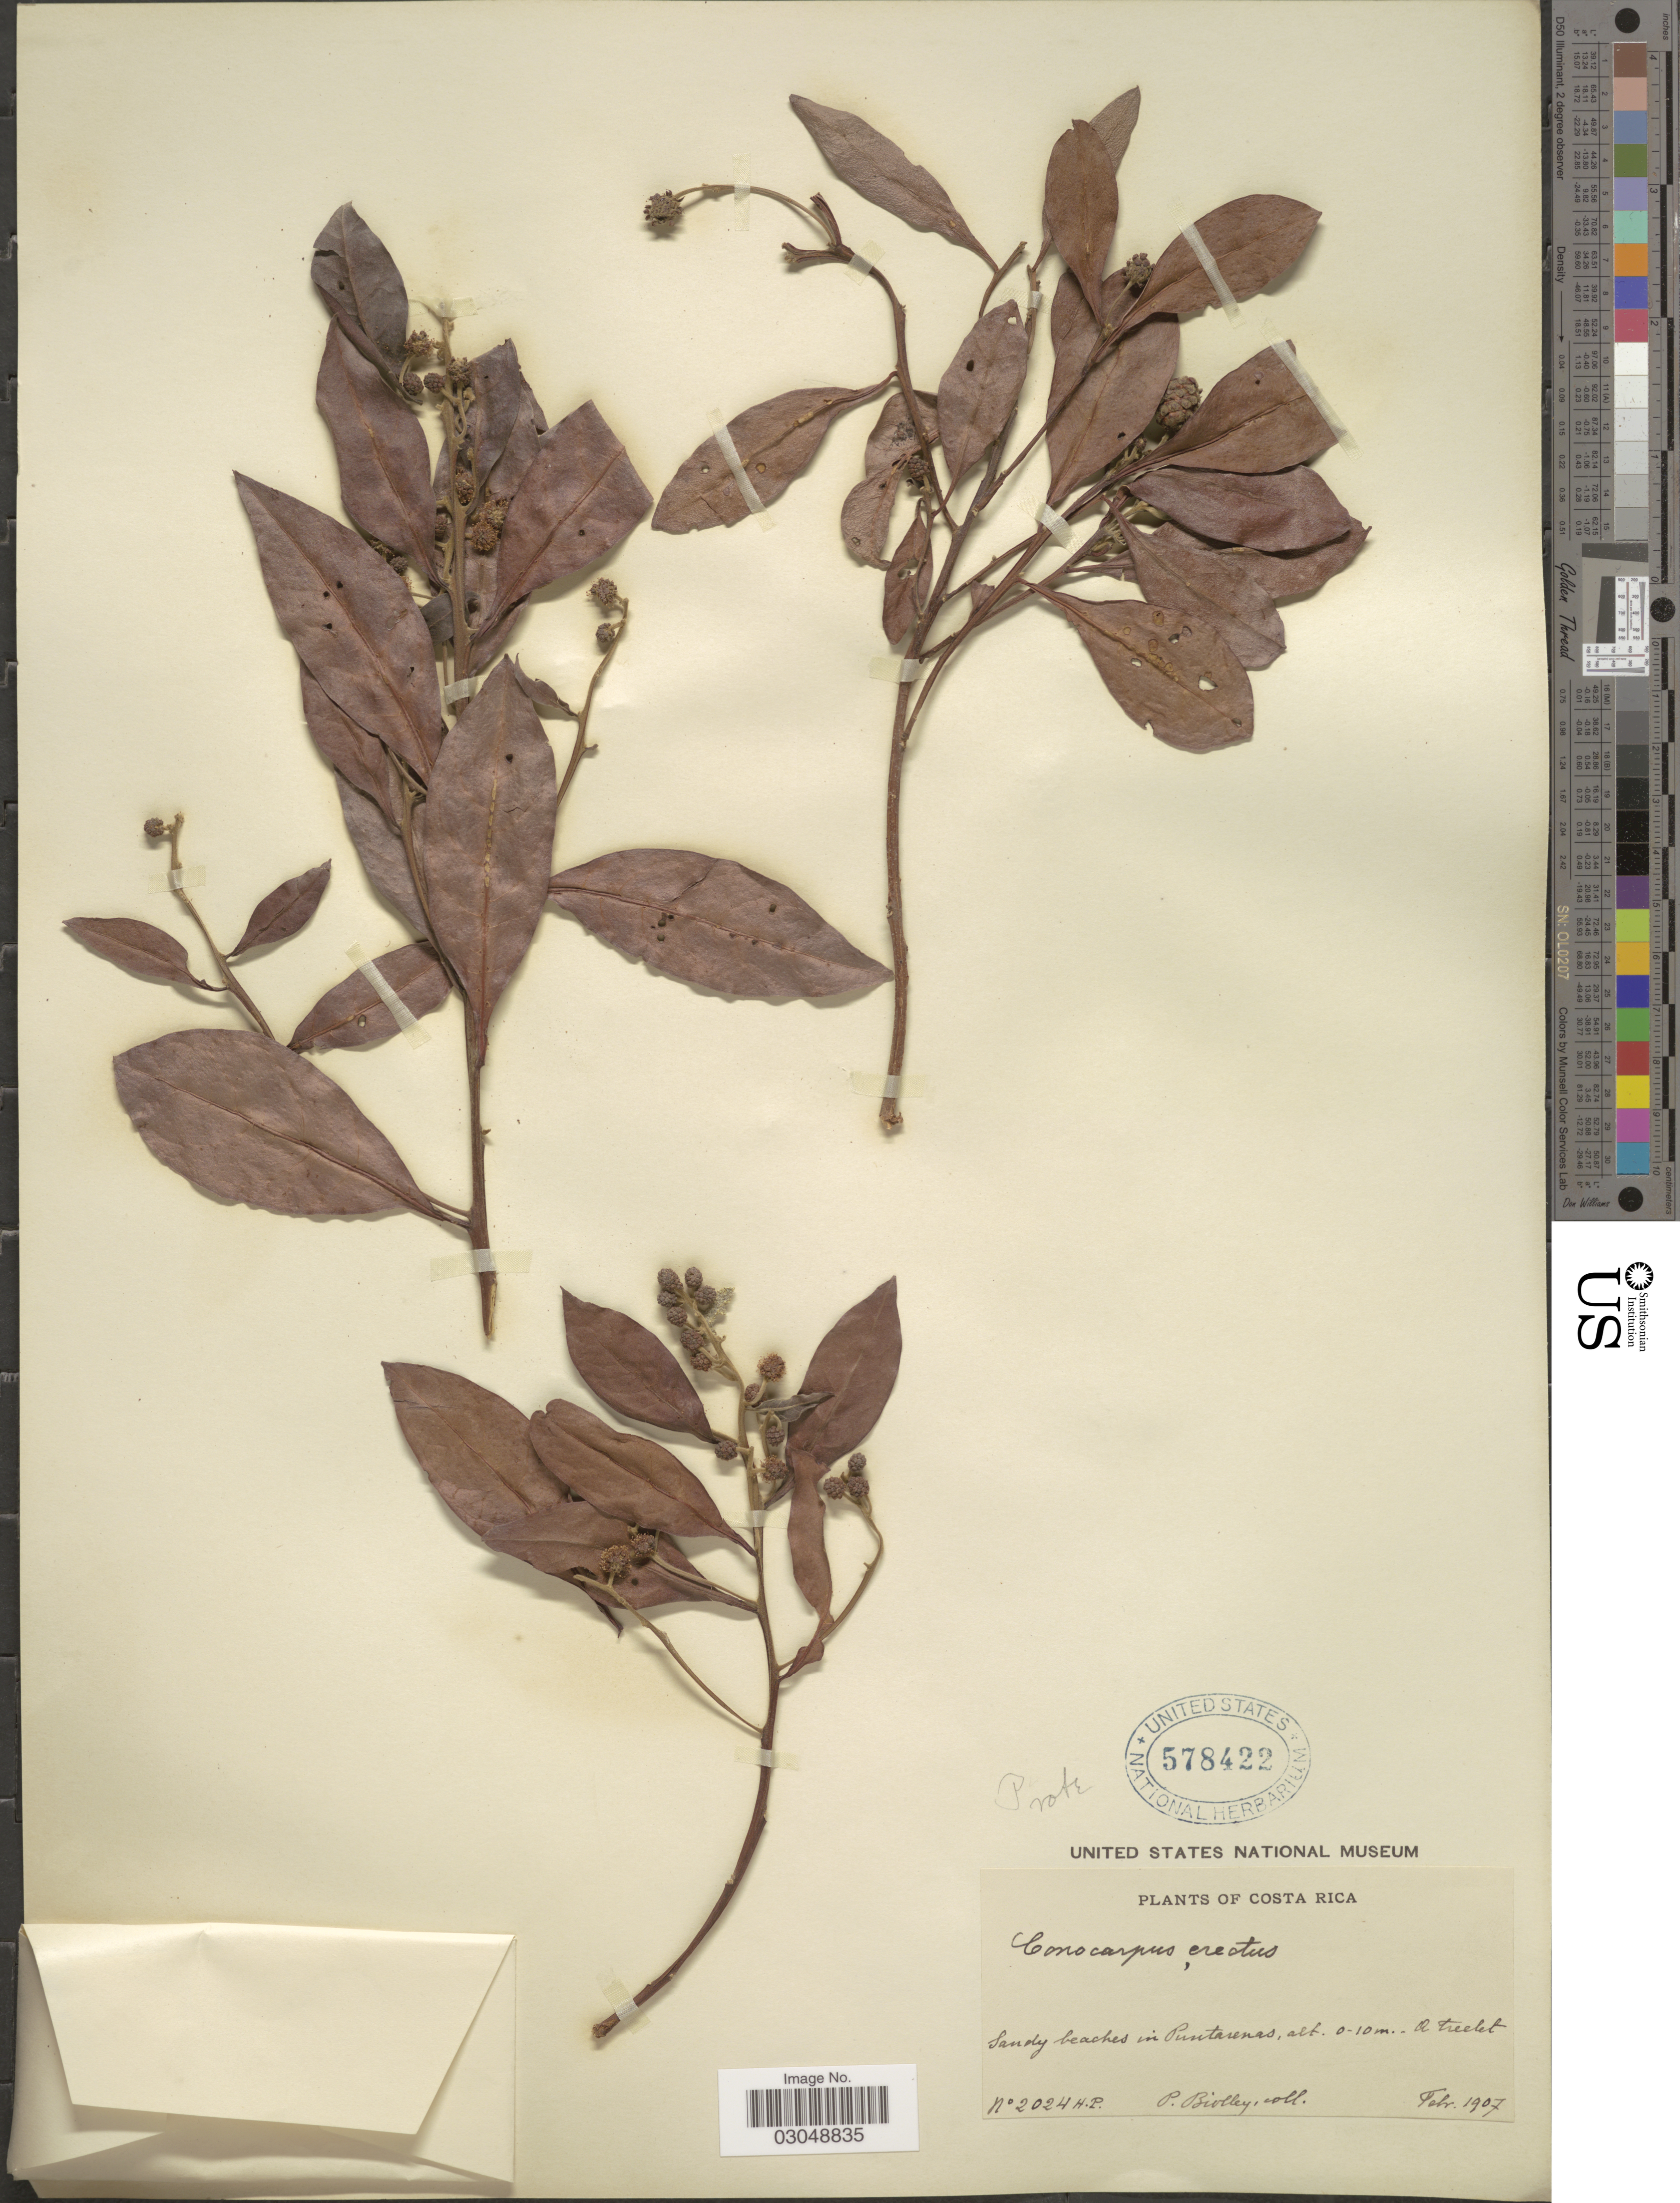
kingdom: Plantae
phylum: Tracheophyta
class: Magnoliopsida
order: Myrtales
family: Combretaceae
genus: Conocarpus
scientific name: Conocarpus erectus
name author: L.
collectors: P. Biolley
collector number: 2024 H.P.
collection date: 1907-02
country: Costa Rica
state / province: Puntarenas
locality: Sandy beaches in Puntarenas.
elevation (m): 0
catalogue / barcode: US 578422